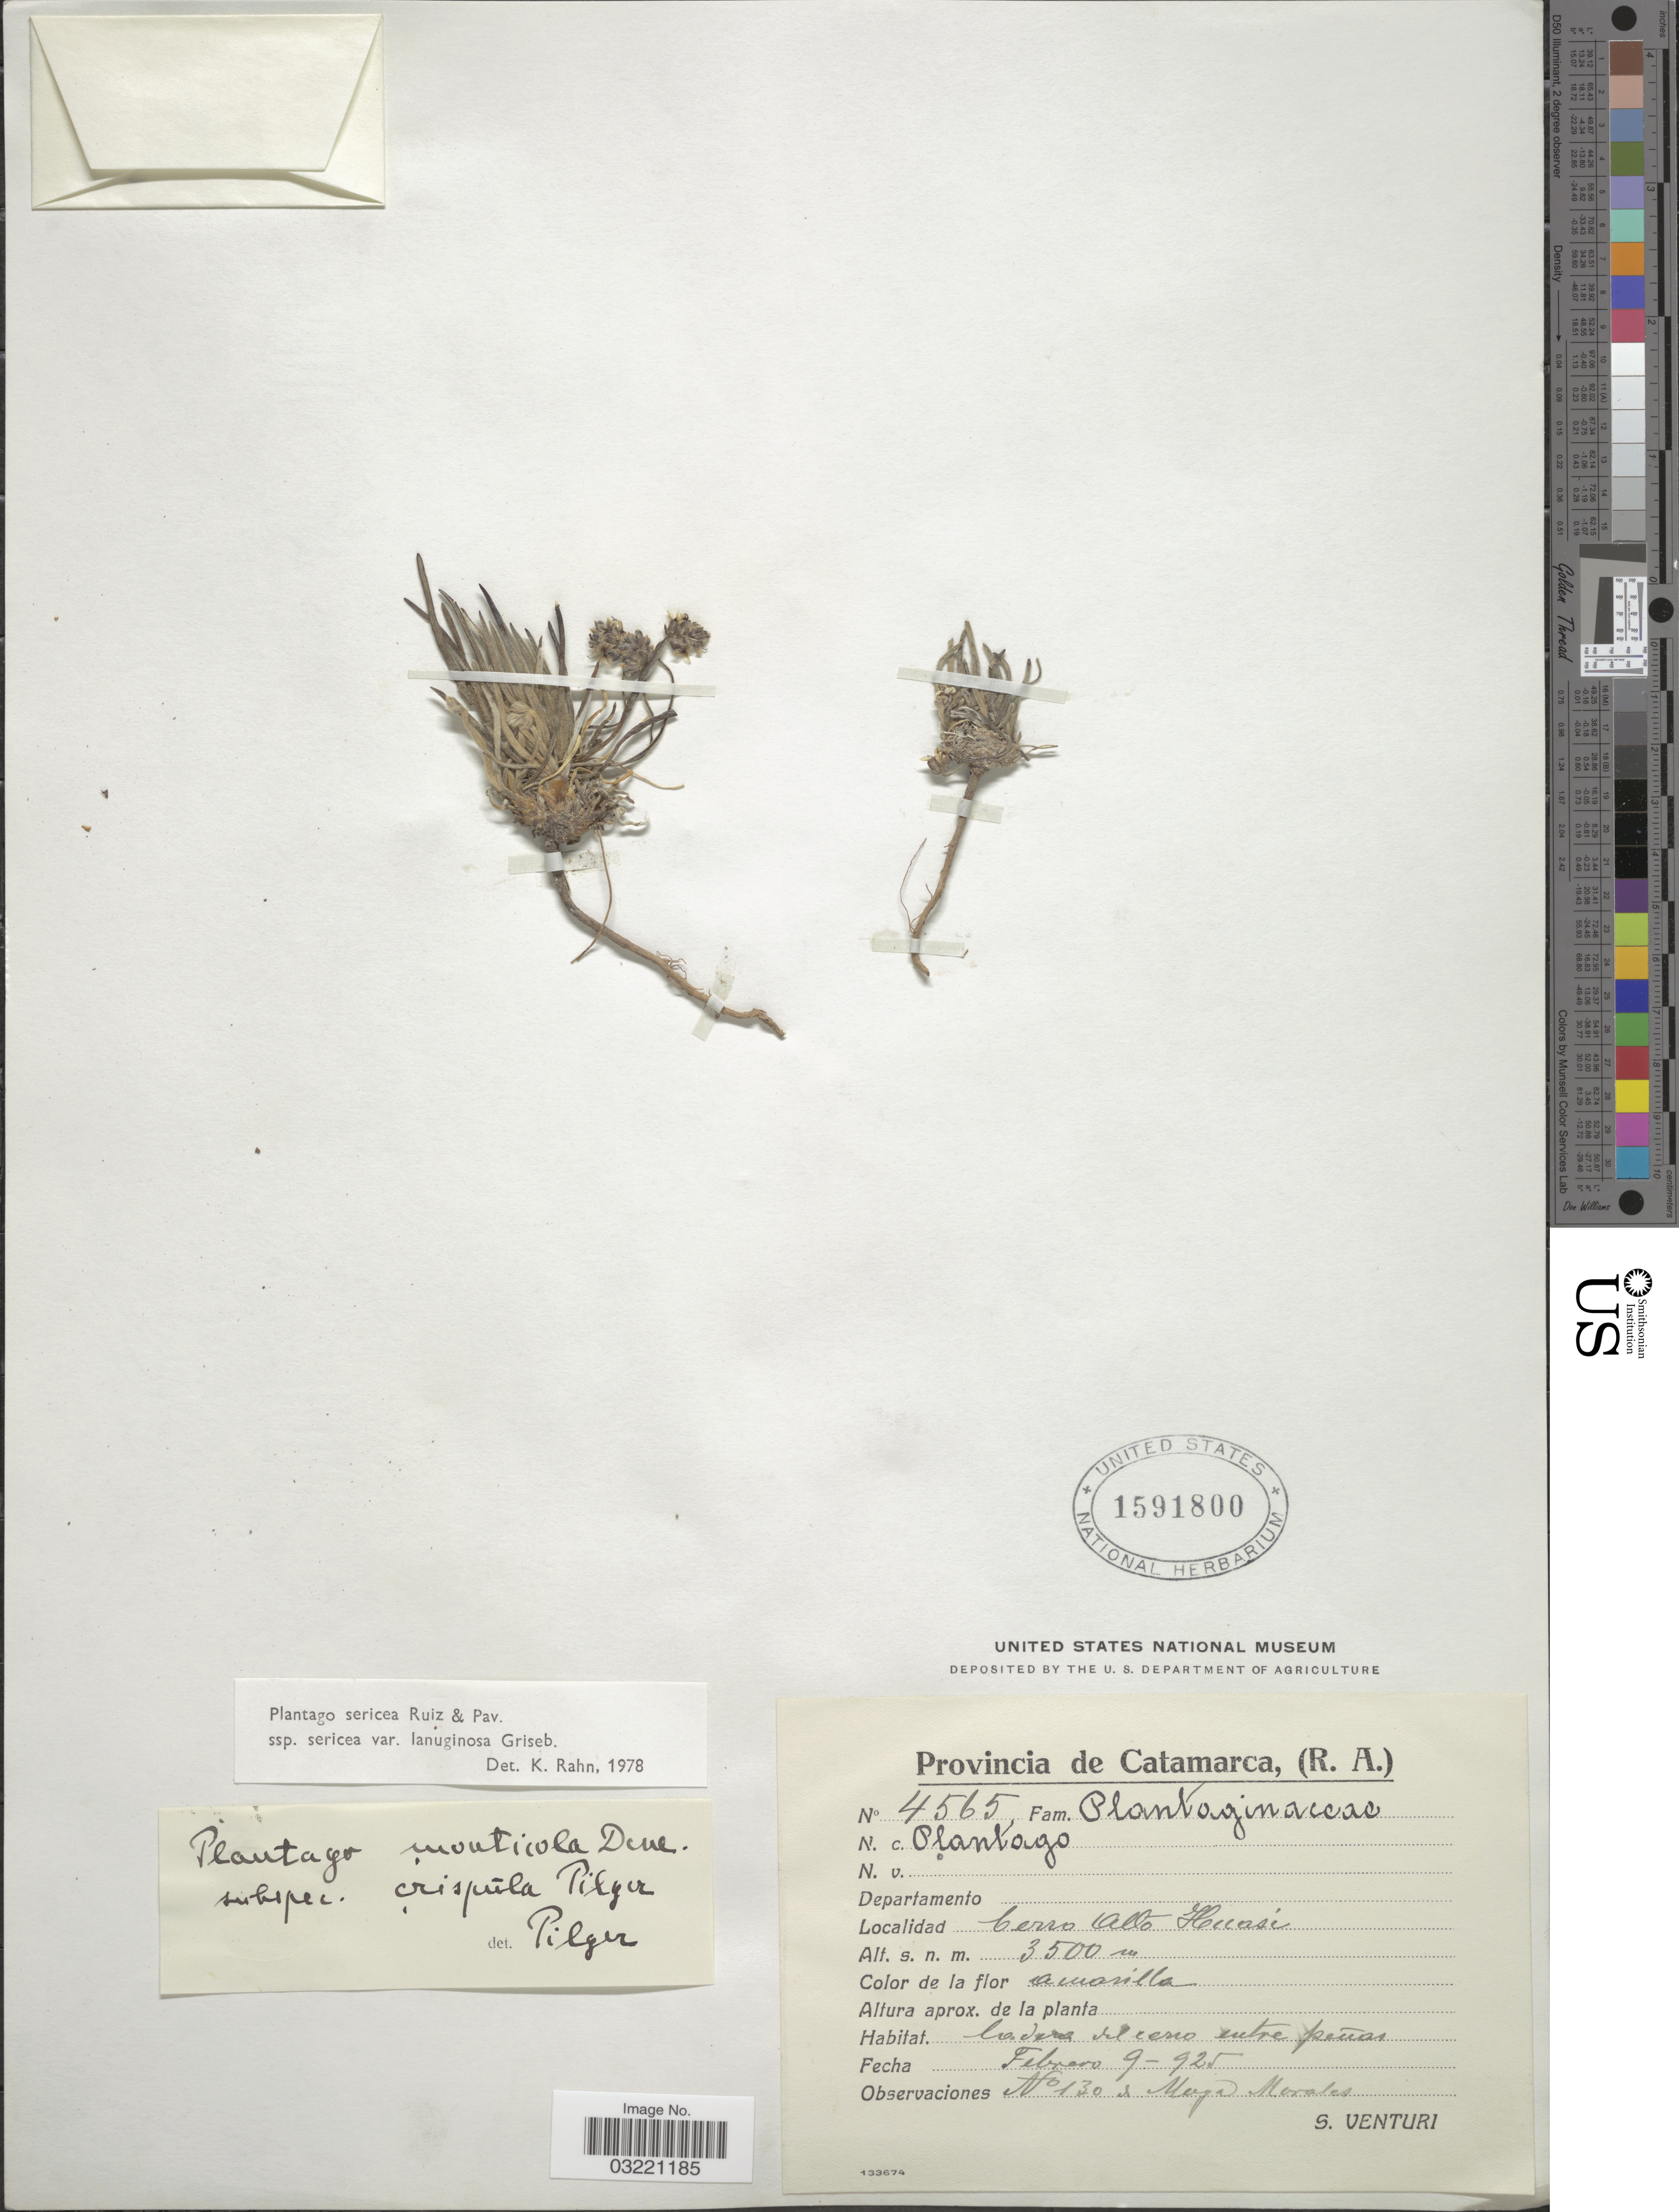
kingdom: Plantae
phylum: Tracheophyta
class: Magnoliopsida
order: Lamiales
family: Plantaginaceae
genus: Plantago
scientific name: Plantago sericea var. lanuginosa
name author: Griseb.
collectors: S. Venturi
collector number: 4565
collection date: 1925-02-09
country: Argentina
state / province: Catamarca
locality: Cerro Alto Huasi.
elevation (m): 3500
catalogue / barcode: US 1591800